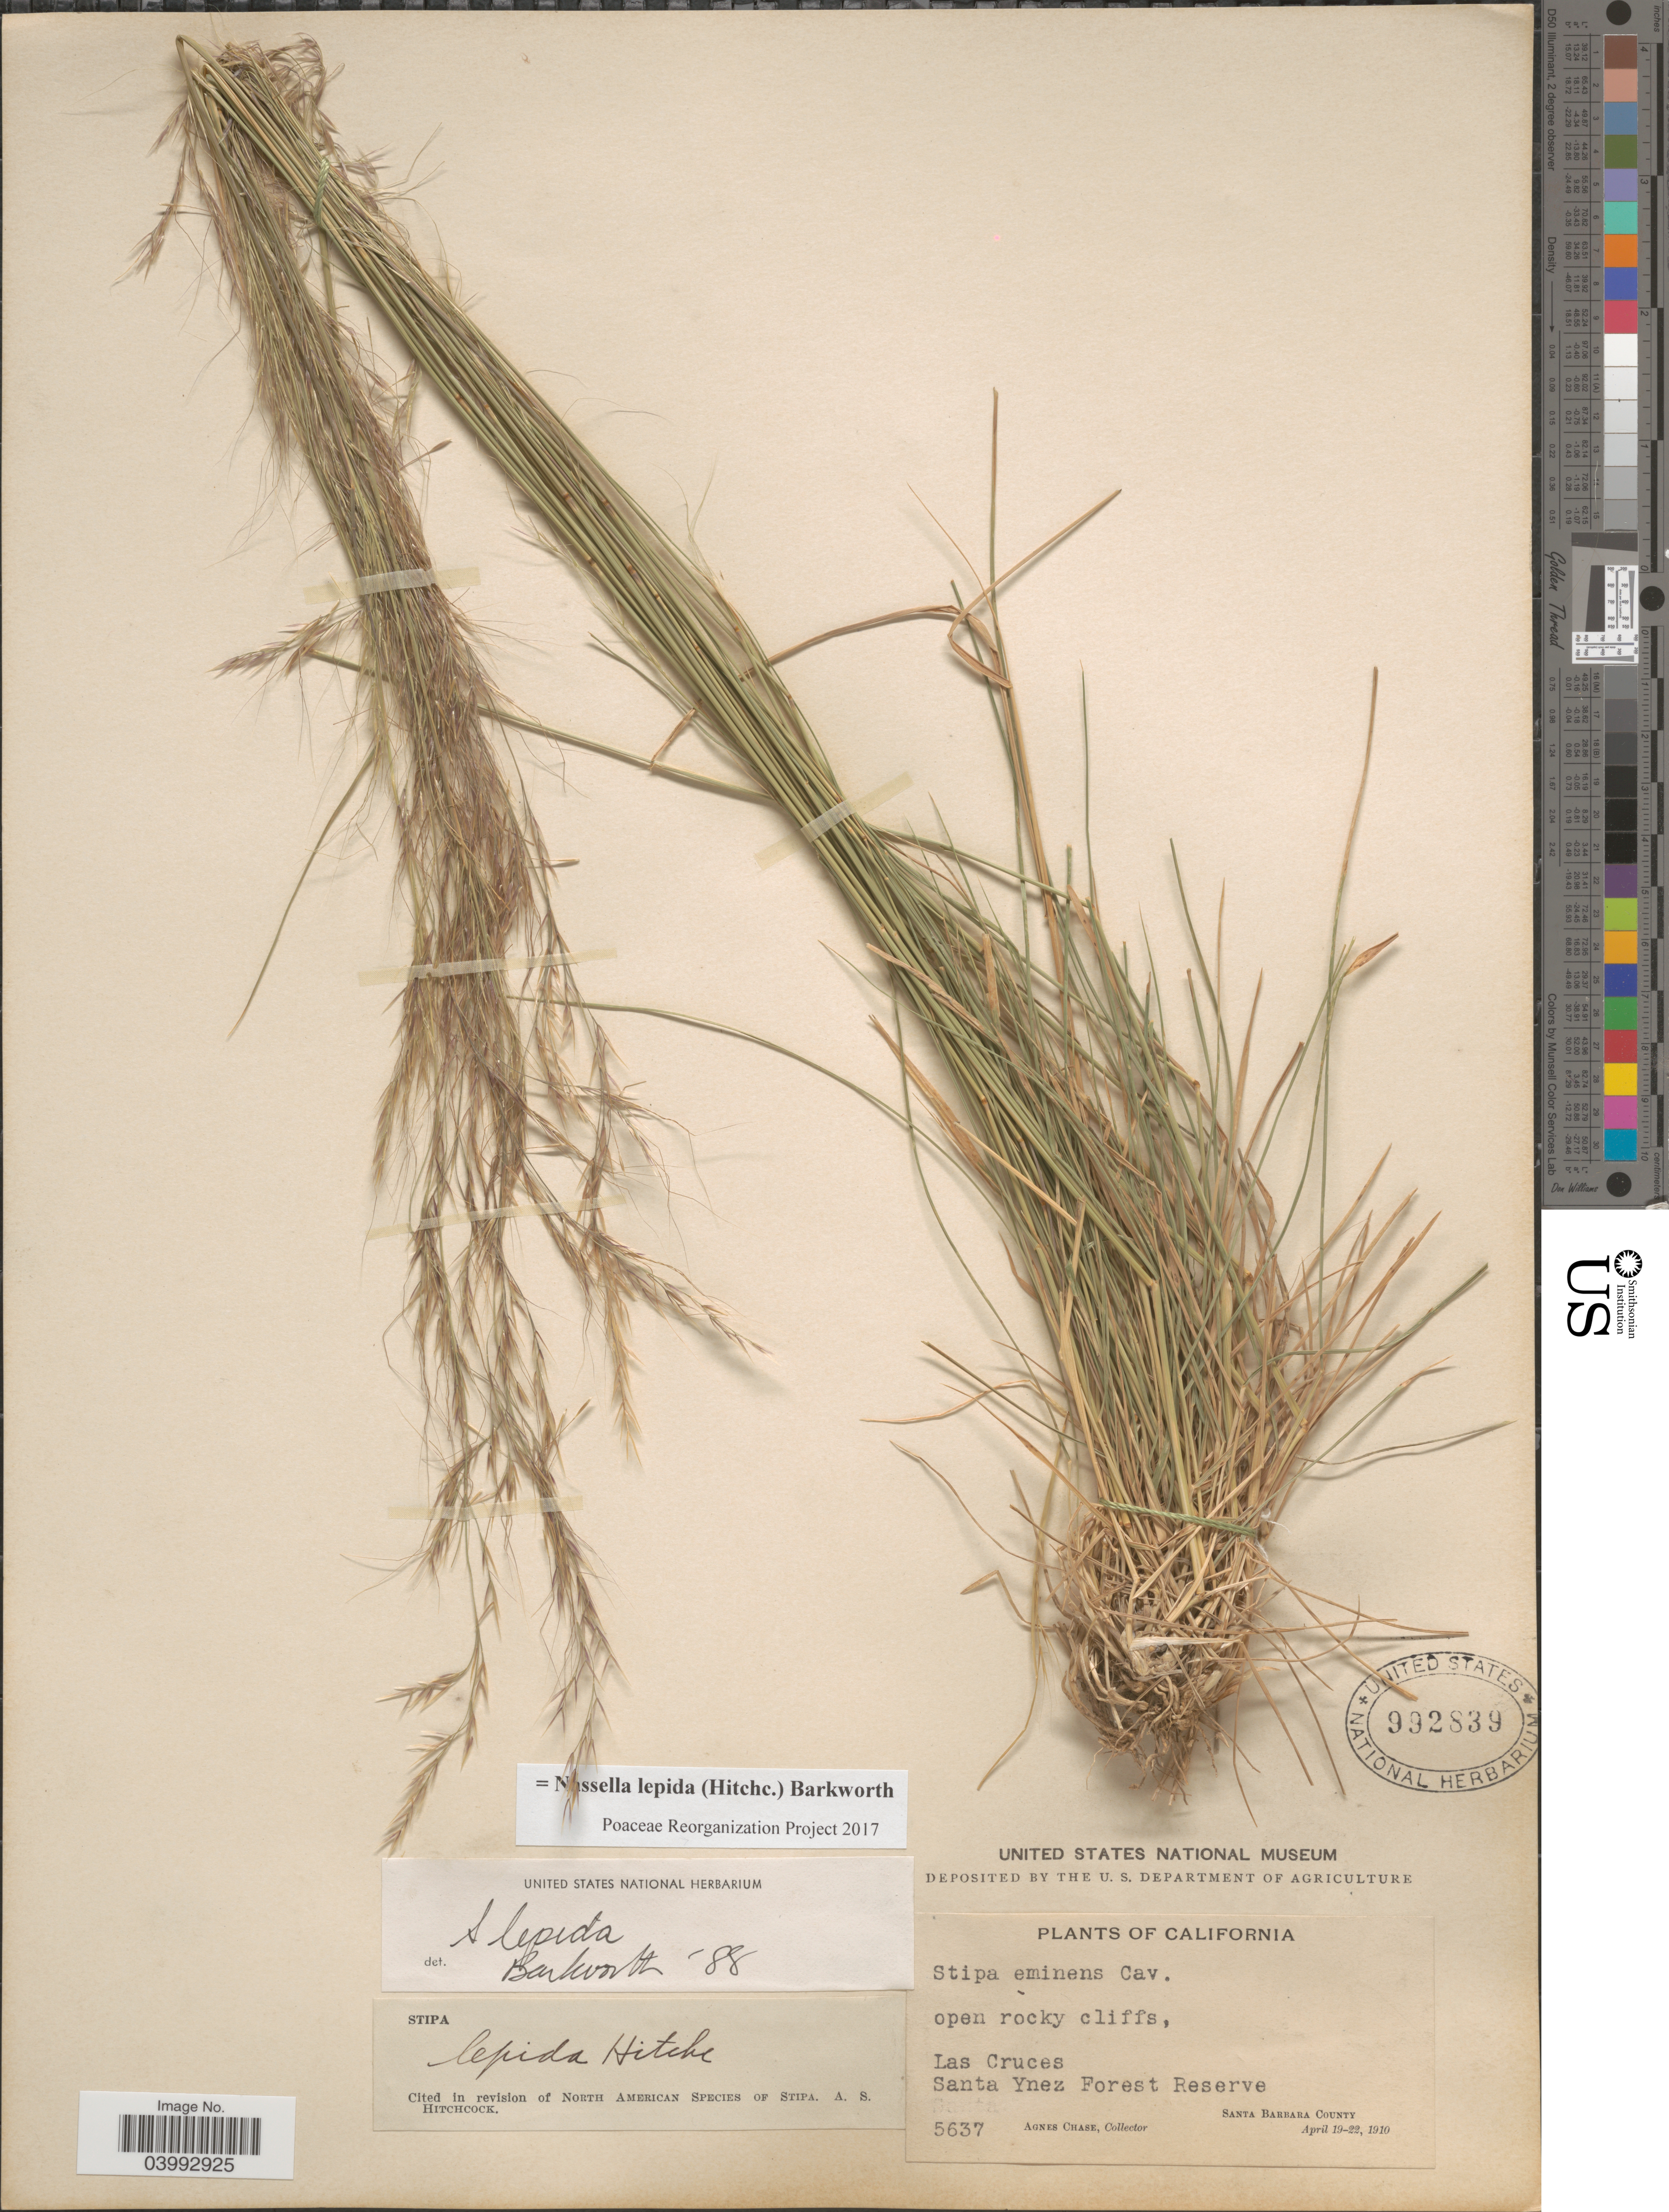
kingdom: Plantae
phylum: Tracheophyta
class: Liliopsida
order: Poales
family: Poaceae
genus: Nassella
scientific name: Nassella lepida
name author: (Hitchc.) Barkworth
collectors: A. Chase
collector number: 5637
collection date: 1910-04-19/1910-04-22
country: United States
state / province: California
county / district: Santa Barbara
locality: Open rocky cliffs, Las Cruces. Santa Ynez Forest Reserve. Santa Barbara County.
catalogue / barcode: US 992839